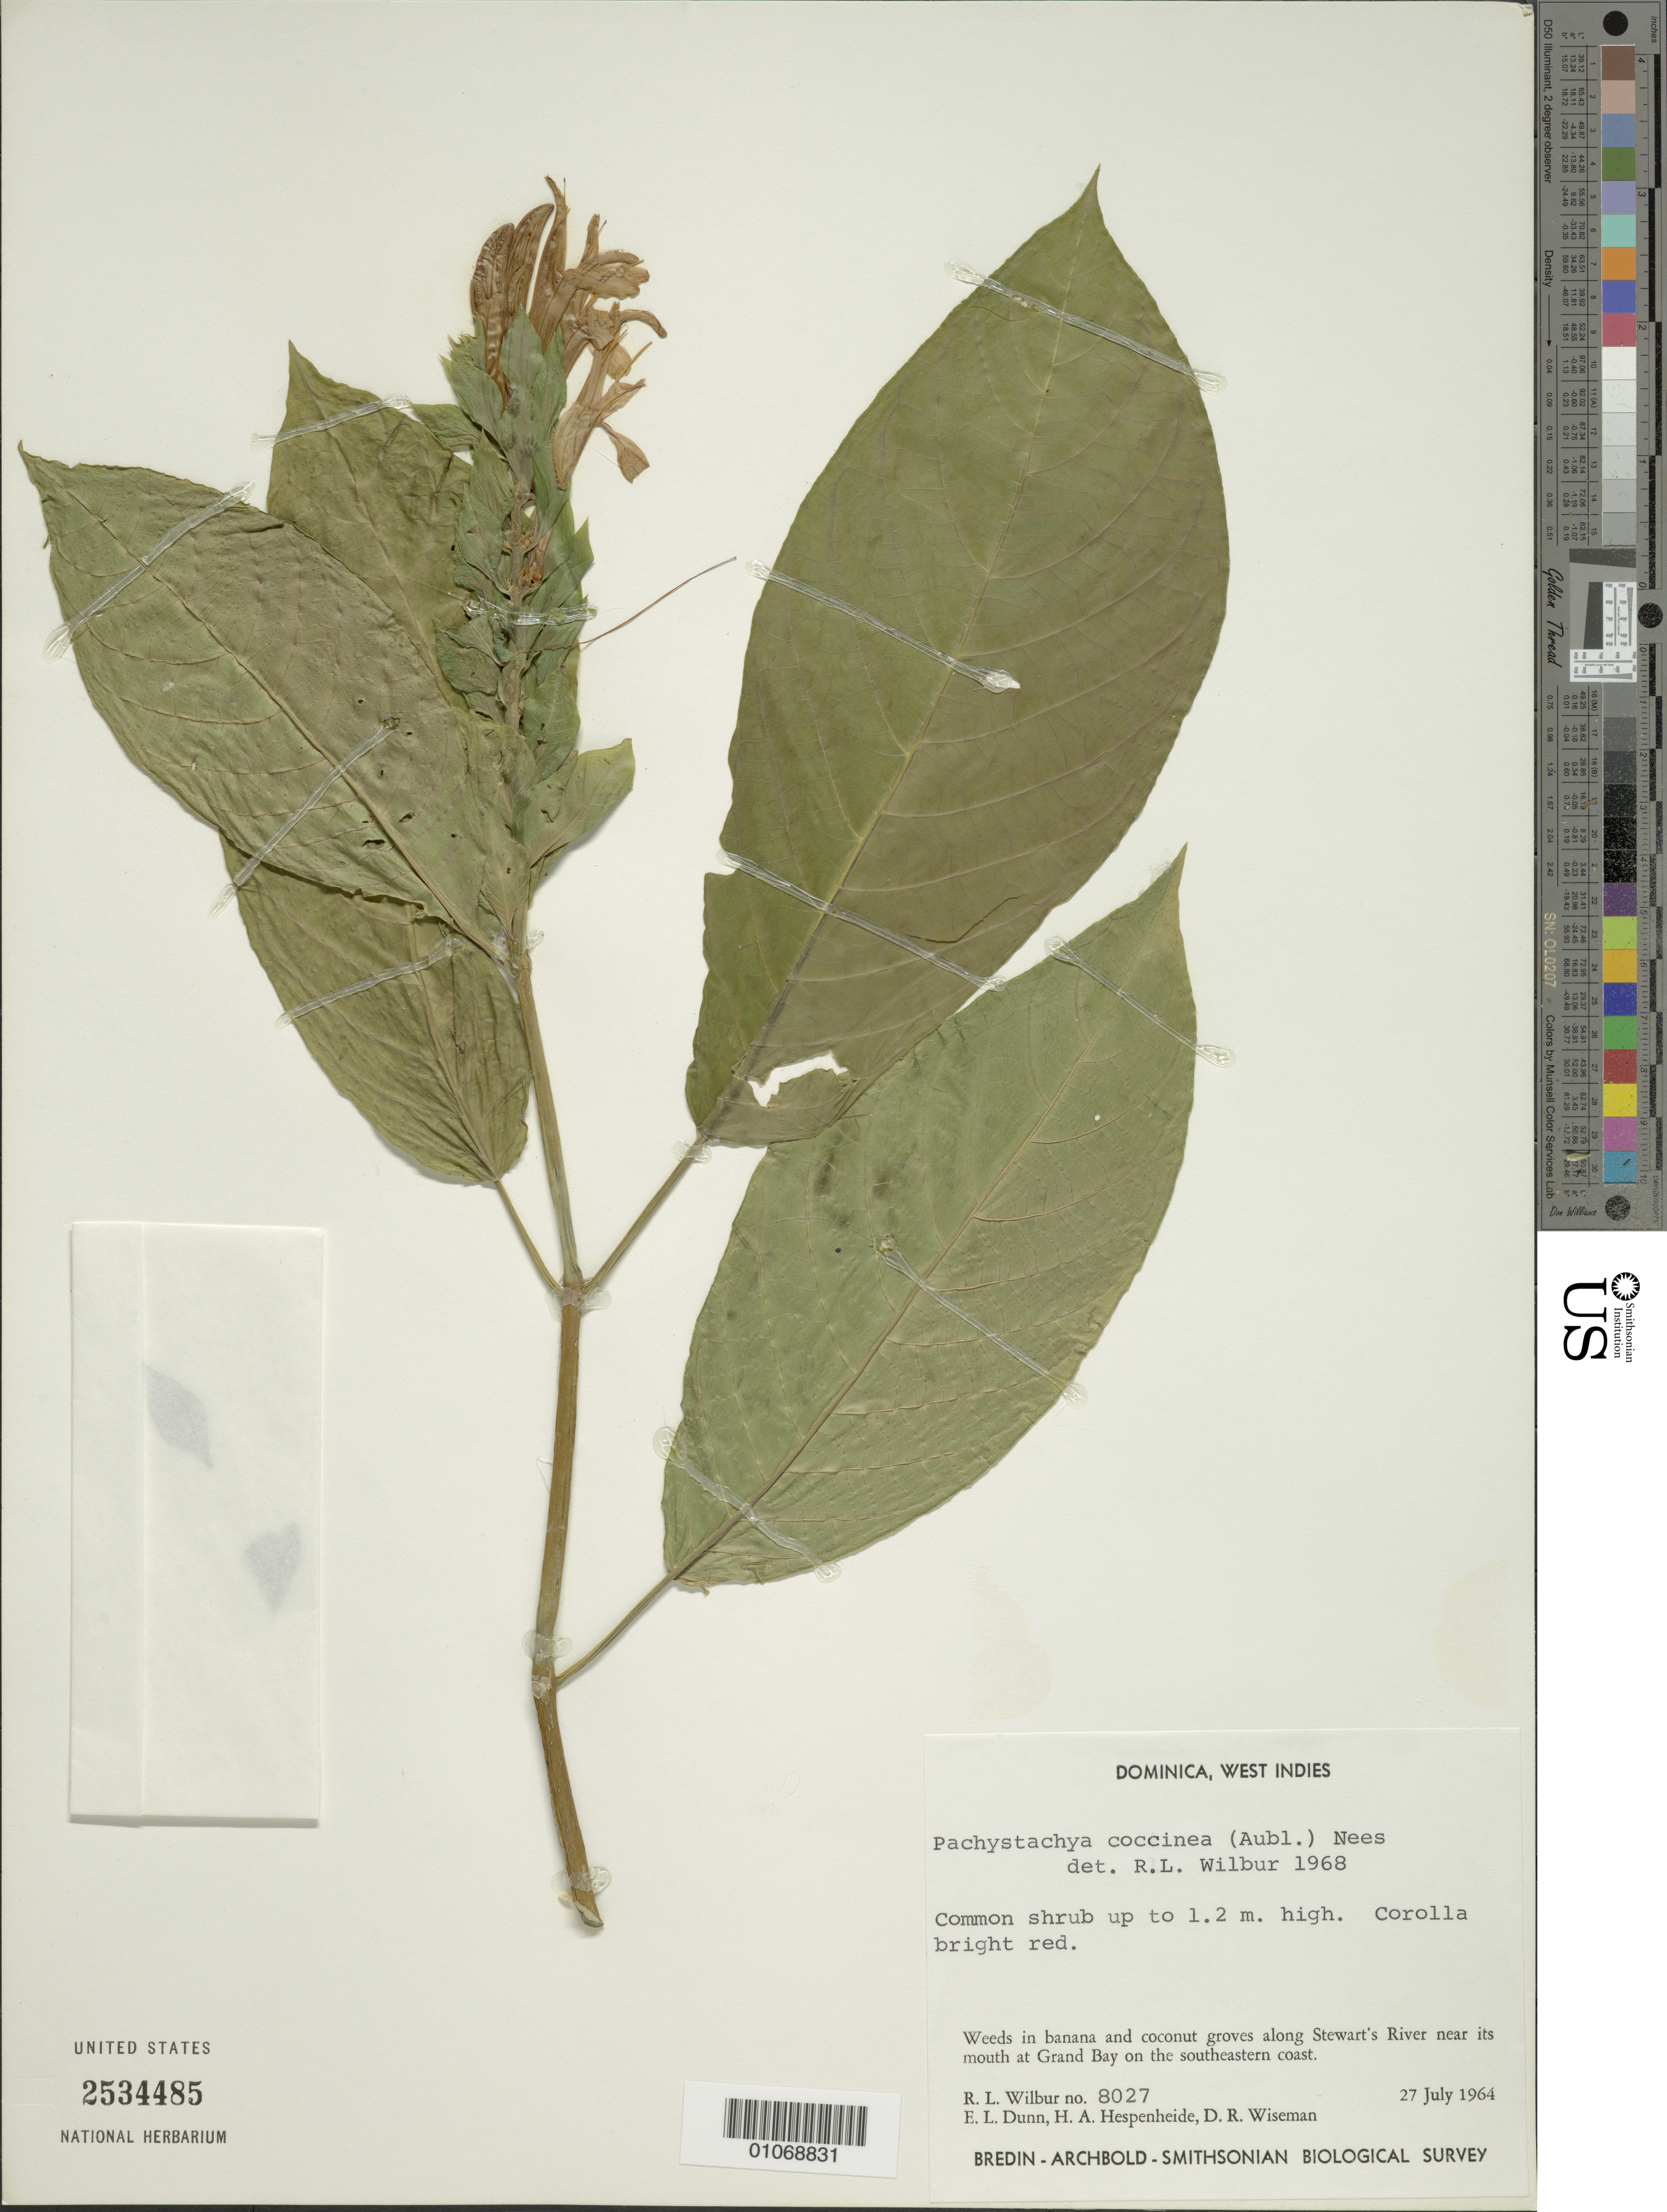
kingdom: Plantae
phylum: Tracheophyta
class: Magnoliopsida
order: Lamiales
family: Acanthaceae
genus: Pachystachys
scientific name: Pachystachys spicata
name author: (Ruiz & Pav.) Wassh.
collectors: R. L. Wilbur, E. Dunn, H. A. Hespenheide & D. R. Wiseman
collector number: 8027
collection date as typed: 27 Jul 1964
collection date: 1964-07-27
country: Dominica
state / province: St. Patrick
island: Dominica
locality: Weeds in banana and coconut groves along Stewart's River near its mouth at Grand Bay on the southeastern coast.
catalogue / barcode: US 2534485